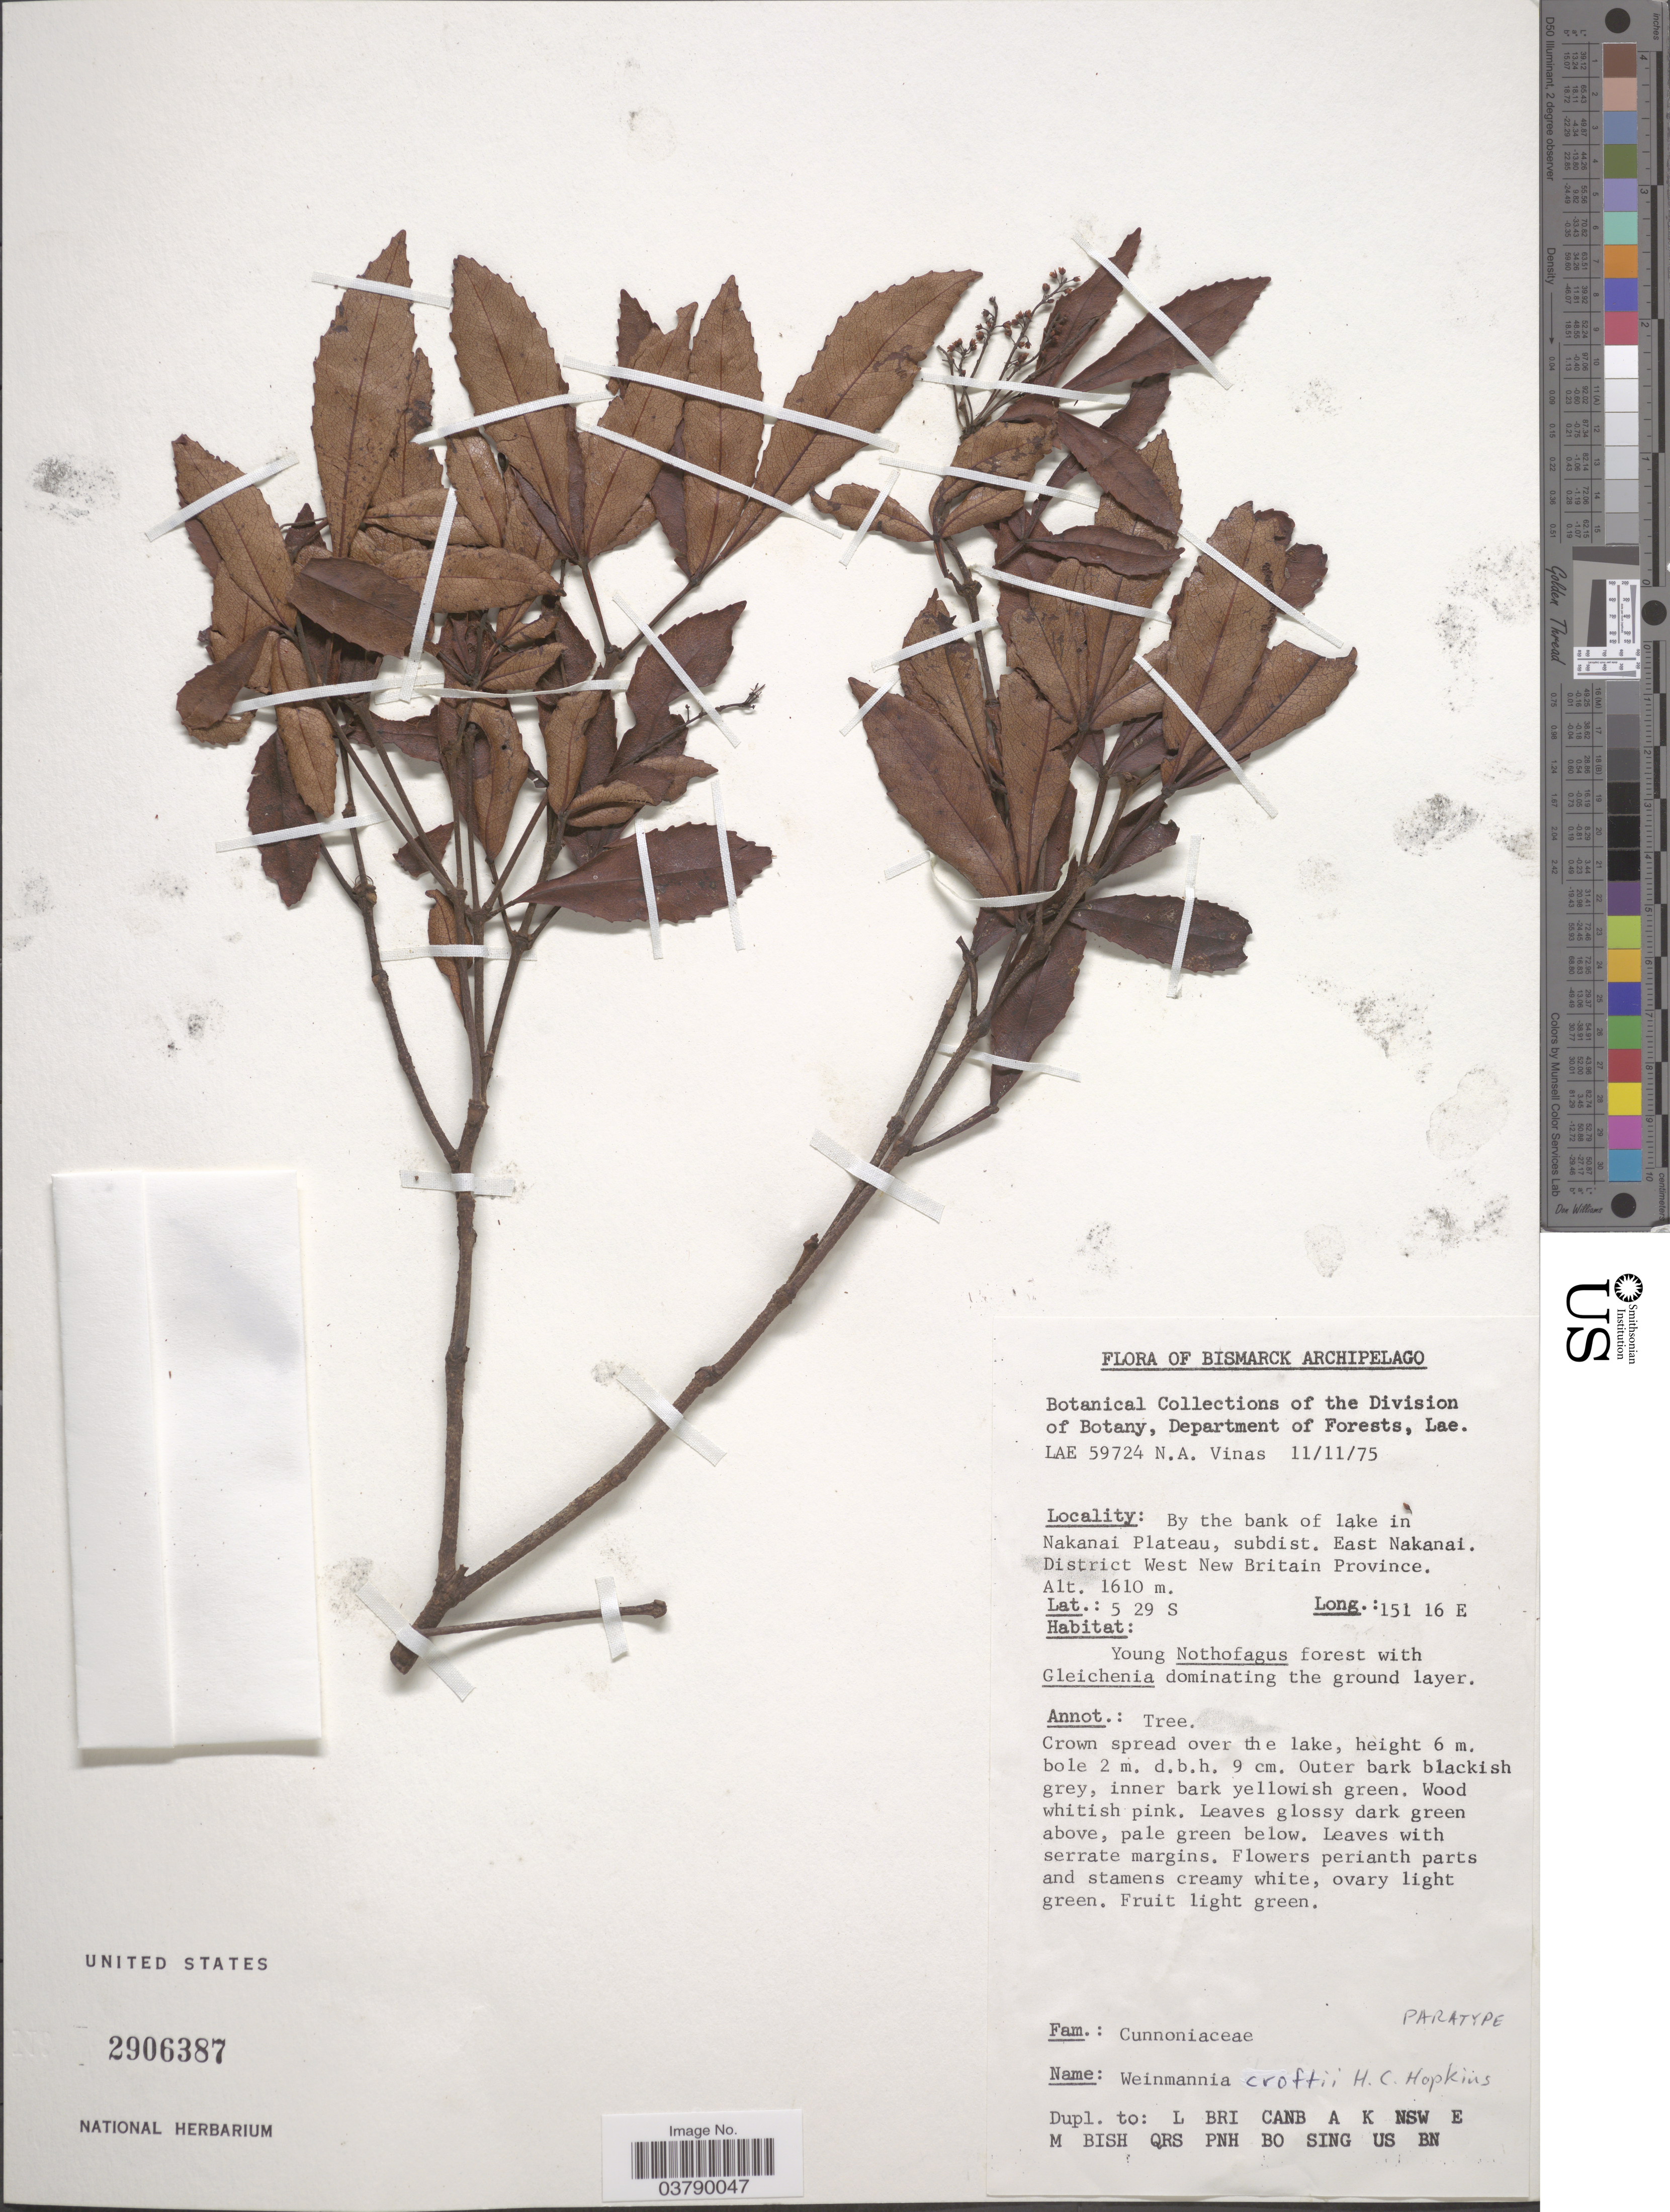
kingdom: Plantae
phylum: Tracheophyta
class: Magnoliopsida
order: Oxalidales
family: Cunoniaceae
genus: Pterophylla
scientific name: Pterophylla croftii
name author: (H.C. Hopkins) Pillon & H.C. Hopkins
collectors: N. Vinas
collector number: LAE59724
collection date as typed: Transcribed d/m/y: 11/11/75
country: Papua New Guinea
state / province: West New Britain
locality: Bismarck Archipelago. By the bank of lake in Nakanai Plateau, subdist. East Nakanai. District West New Britain Province.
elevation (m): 1610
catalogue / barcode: US 2906387